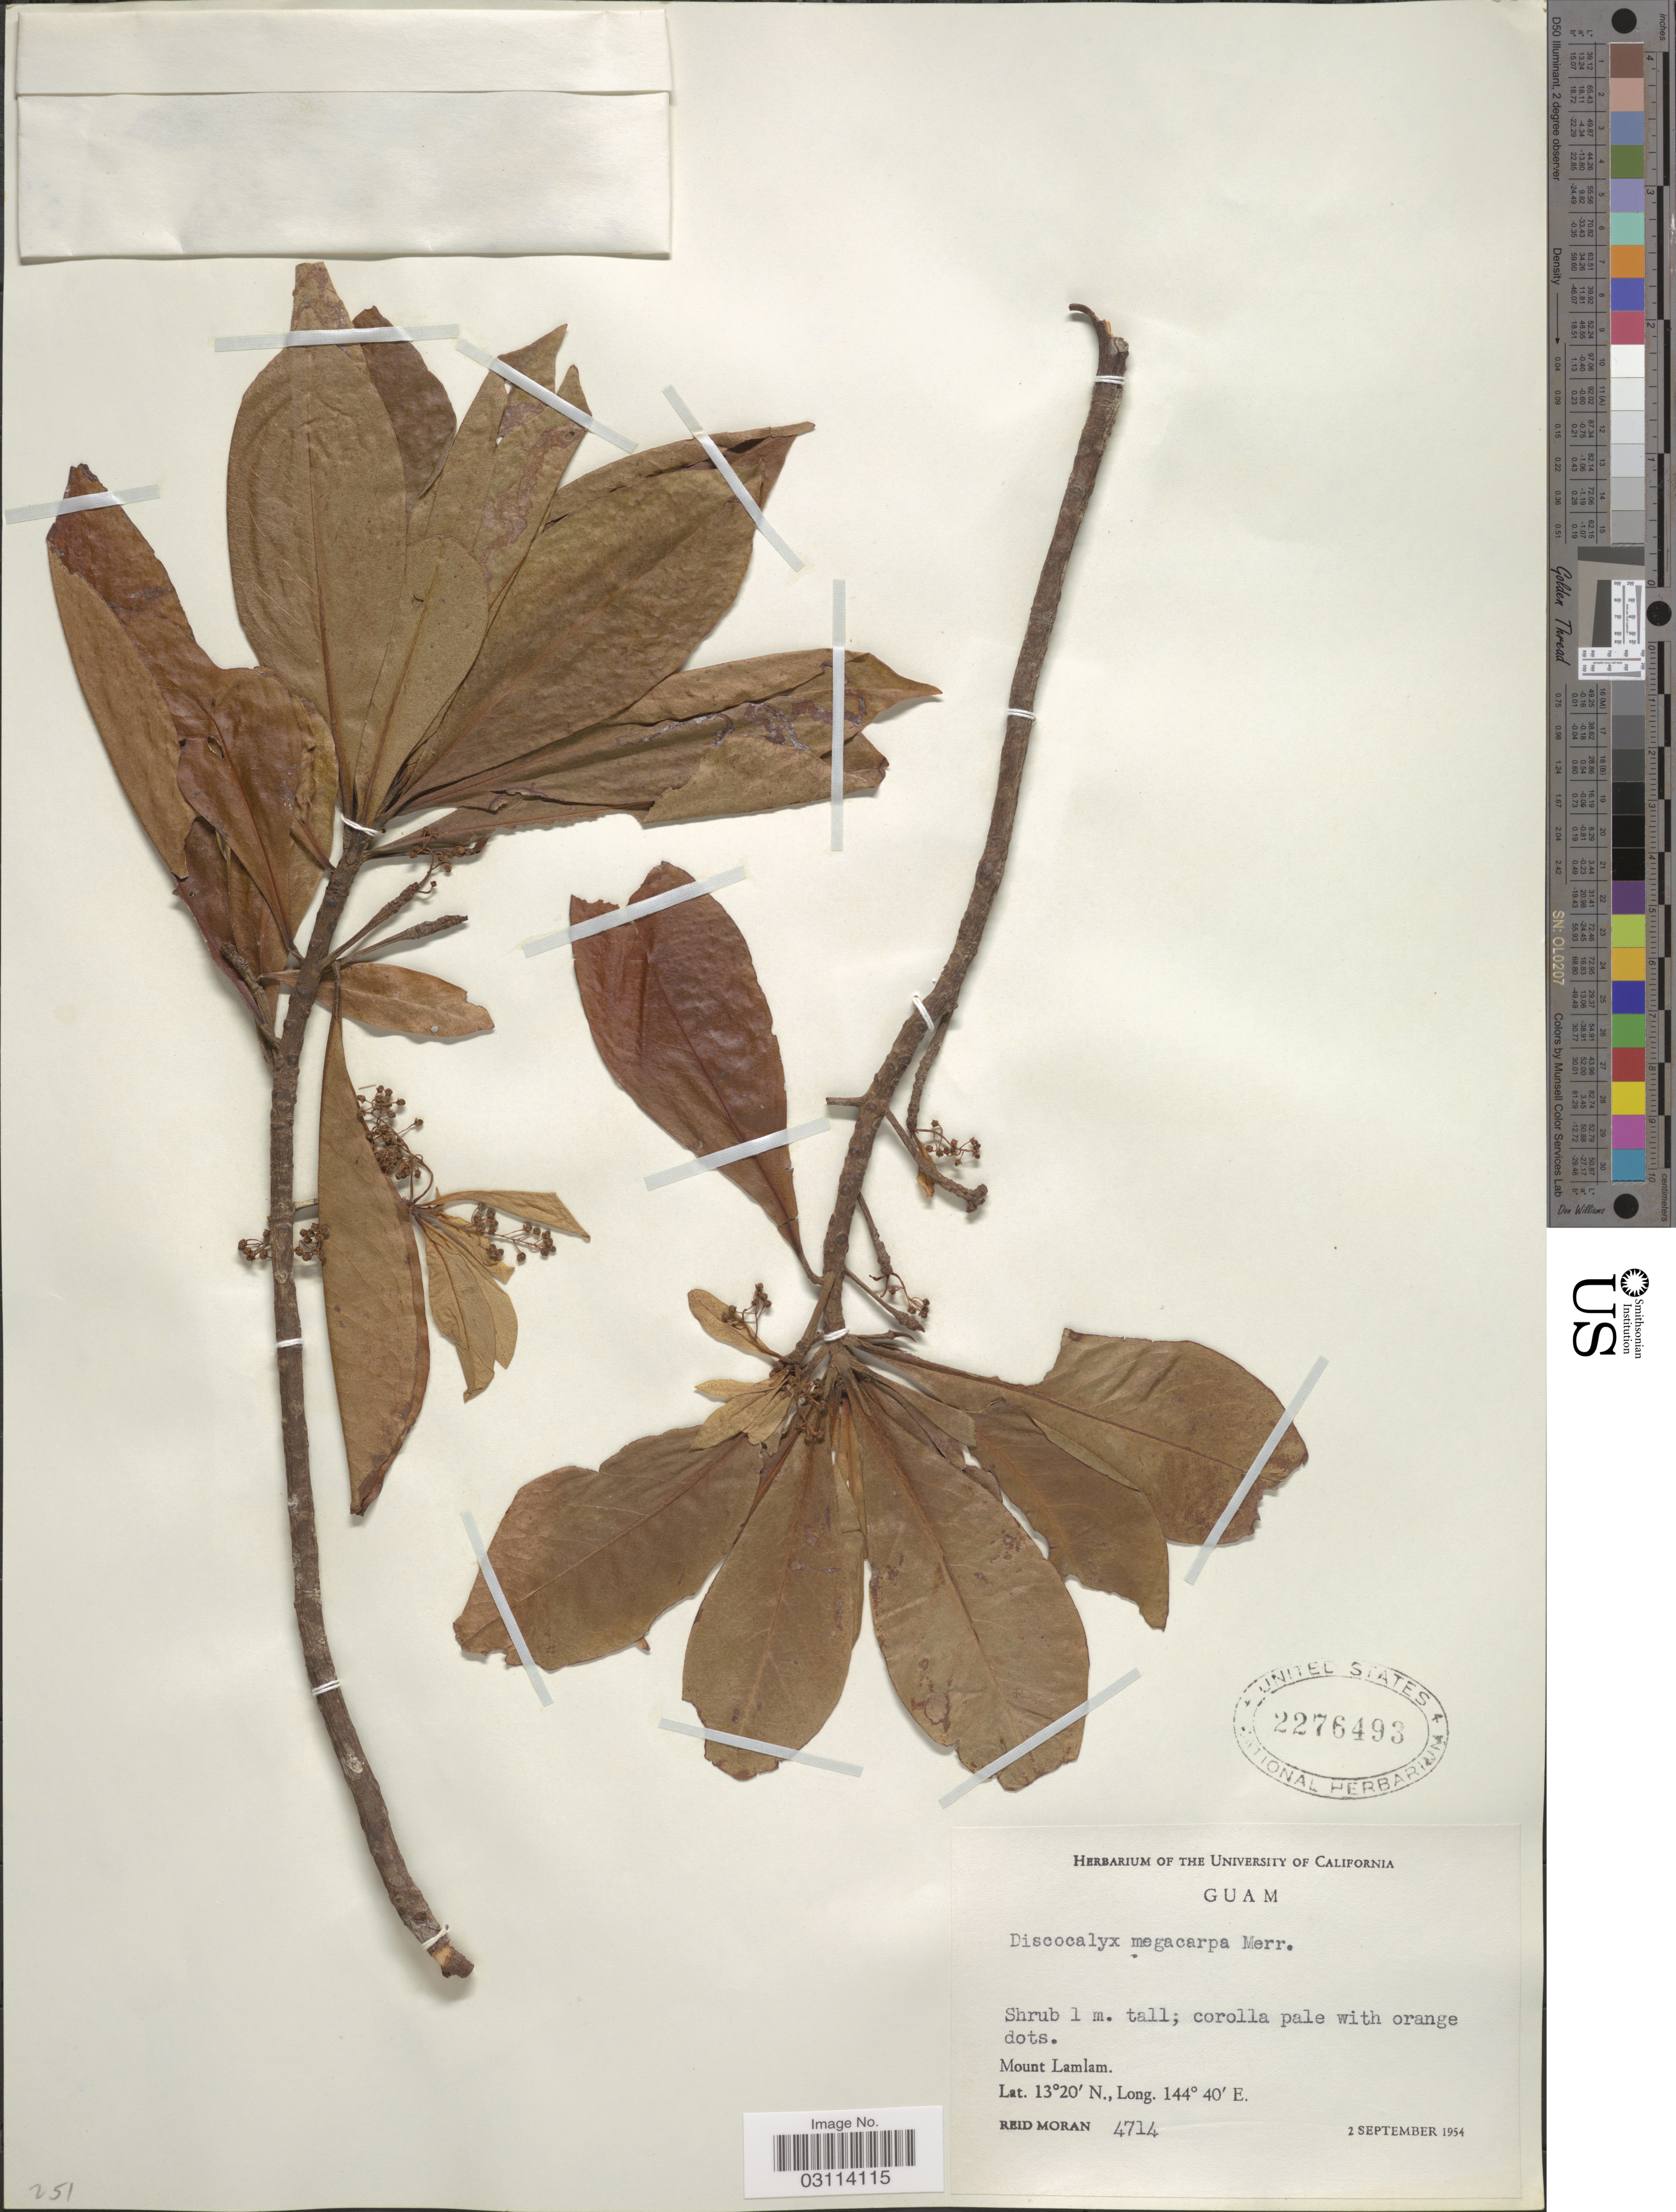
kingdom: Plantae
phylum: Tracheophyta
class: Magnoliopsida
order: Ericales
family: Primulaceae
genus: Discocalyx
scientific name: Discocalyx megacarpa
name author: Merr.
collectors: R. V. Moran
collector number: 4714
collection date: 1954-09-02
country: Guam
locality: Mount Lamlam.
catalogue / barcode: US 2276493